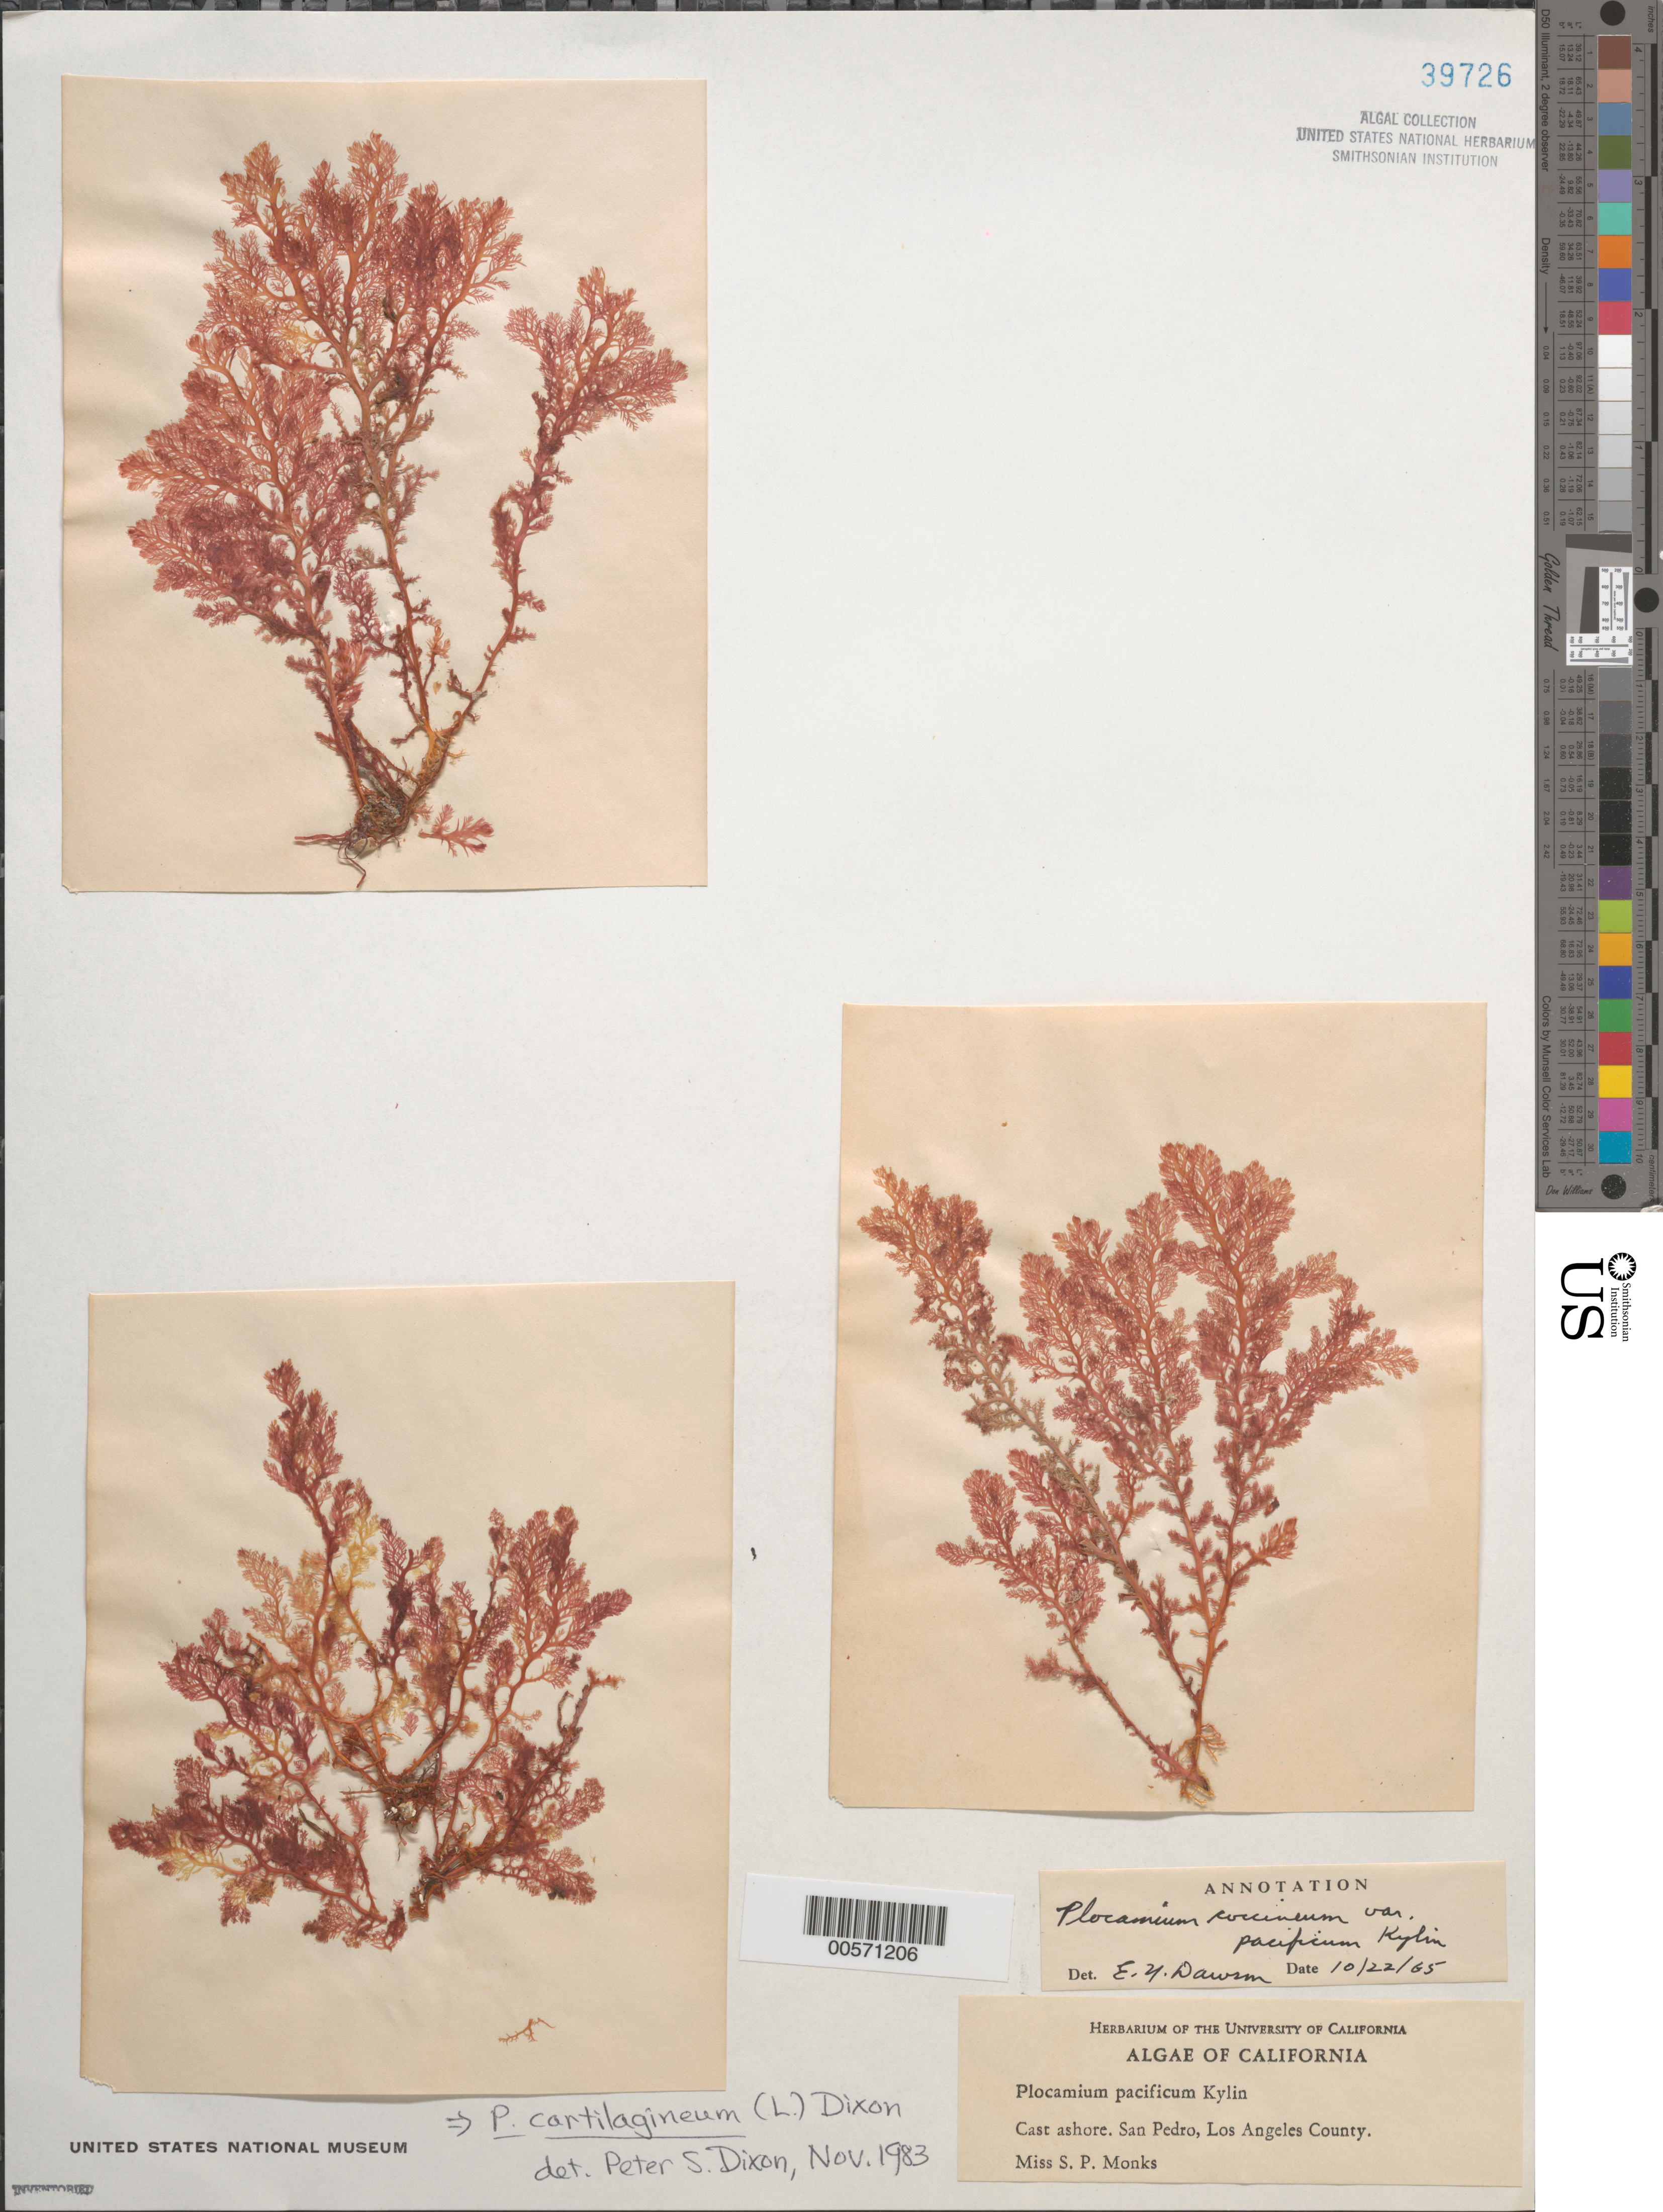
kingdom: Plantae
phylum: Rhodophyta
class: Florideophyceae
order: Plocamiales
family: Plocamiaceae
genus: Plocamium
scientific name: Plocamium cartilagineum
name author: (L.) P.S. Dixon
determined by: Dixon, P. S.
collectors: S. Monks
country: United States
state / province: California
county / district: Los Angeles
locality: San Pedro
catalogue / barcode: US 39726